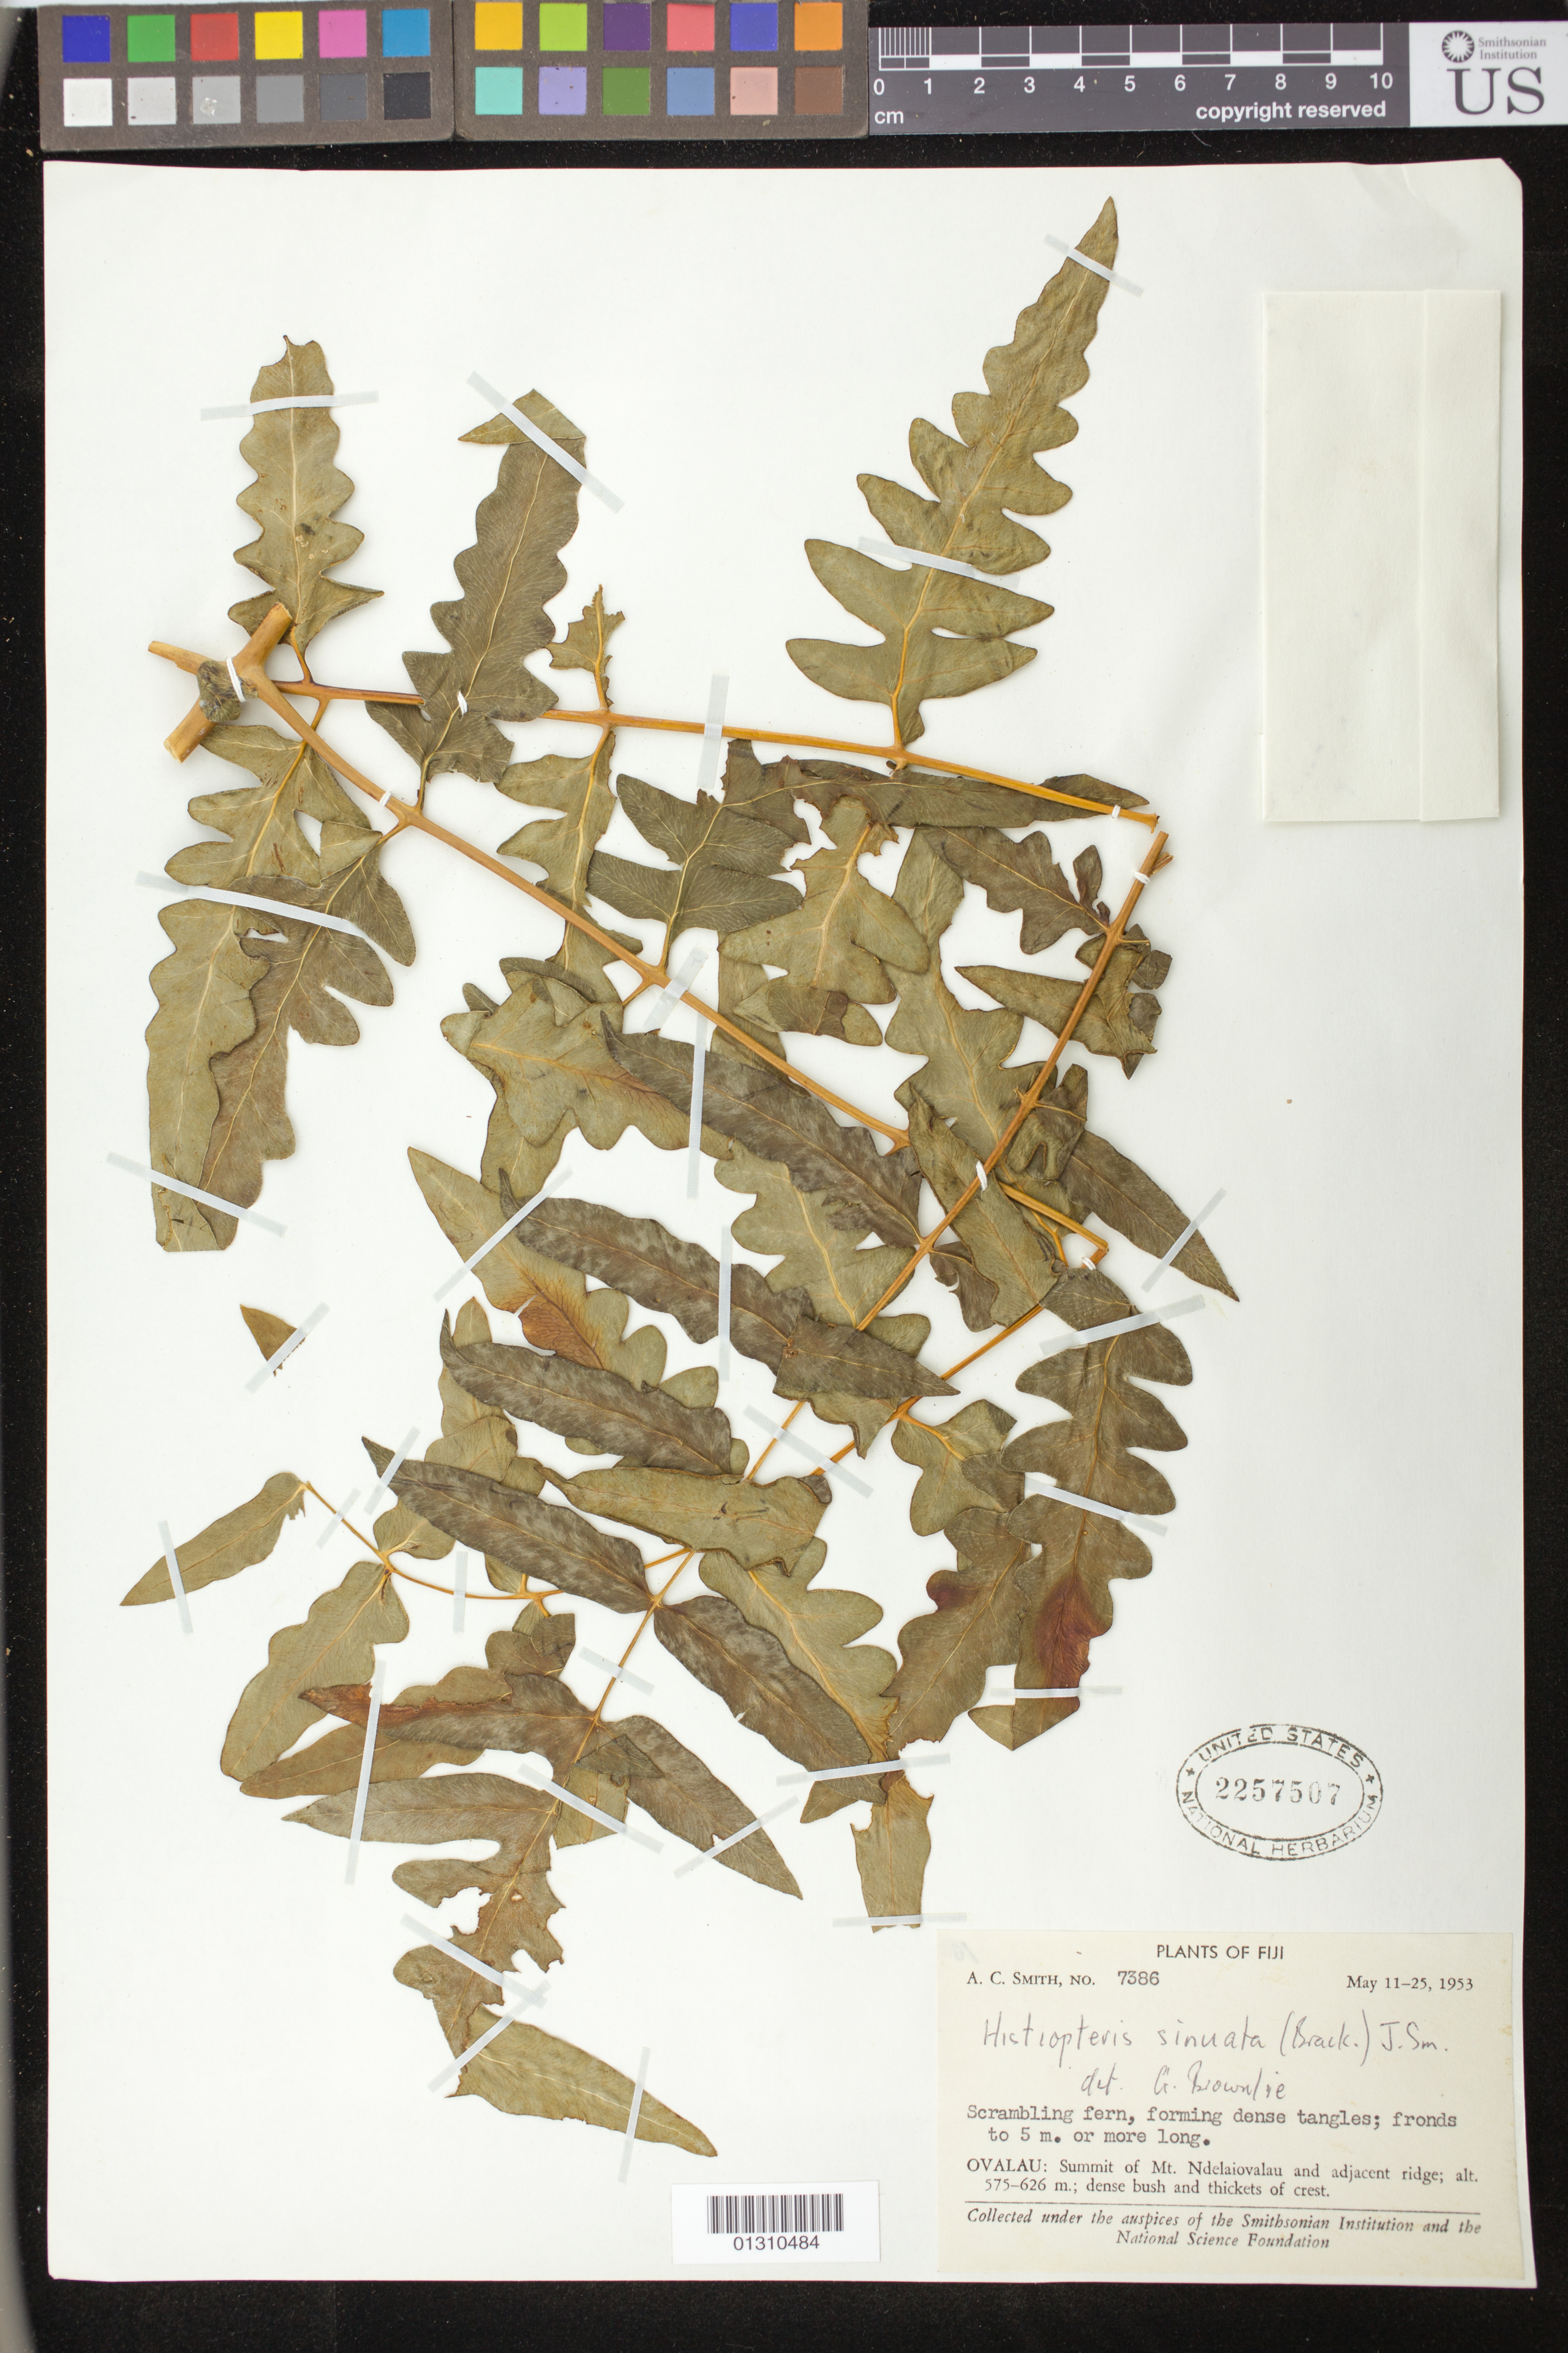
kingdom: Plantae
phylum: Tracheophyta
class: Polypodiopsida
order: Polypodiales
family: Dennstaedtiaceae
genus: Histiopteris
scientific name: Histiopteris sinuata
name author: (Brack.) Small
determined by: Brownlie, G.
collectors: A. C. Smith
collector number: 7386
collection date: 1953-05-11/1953-05-25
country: Fiji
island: Ovalau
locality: Summit of Mt. Ndelaiovalau and adjacent ridge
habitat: Dense bush and thickets of crest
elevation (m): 575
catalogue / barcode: US 2257507